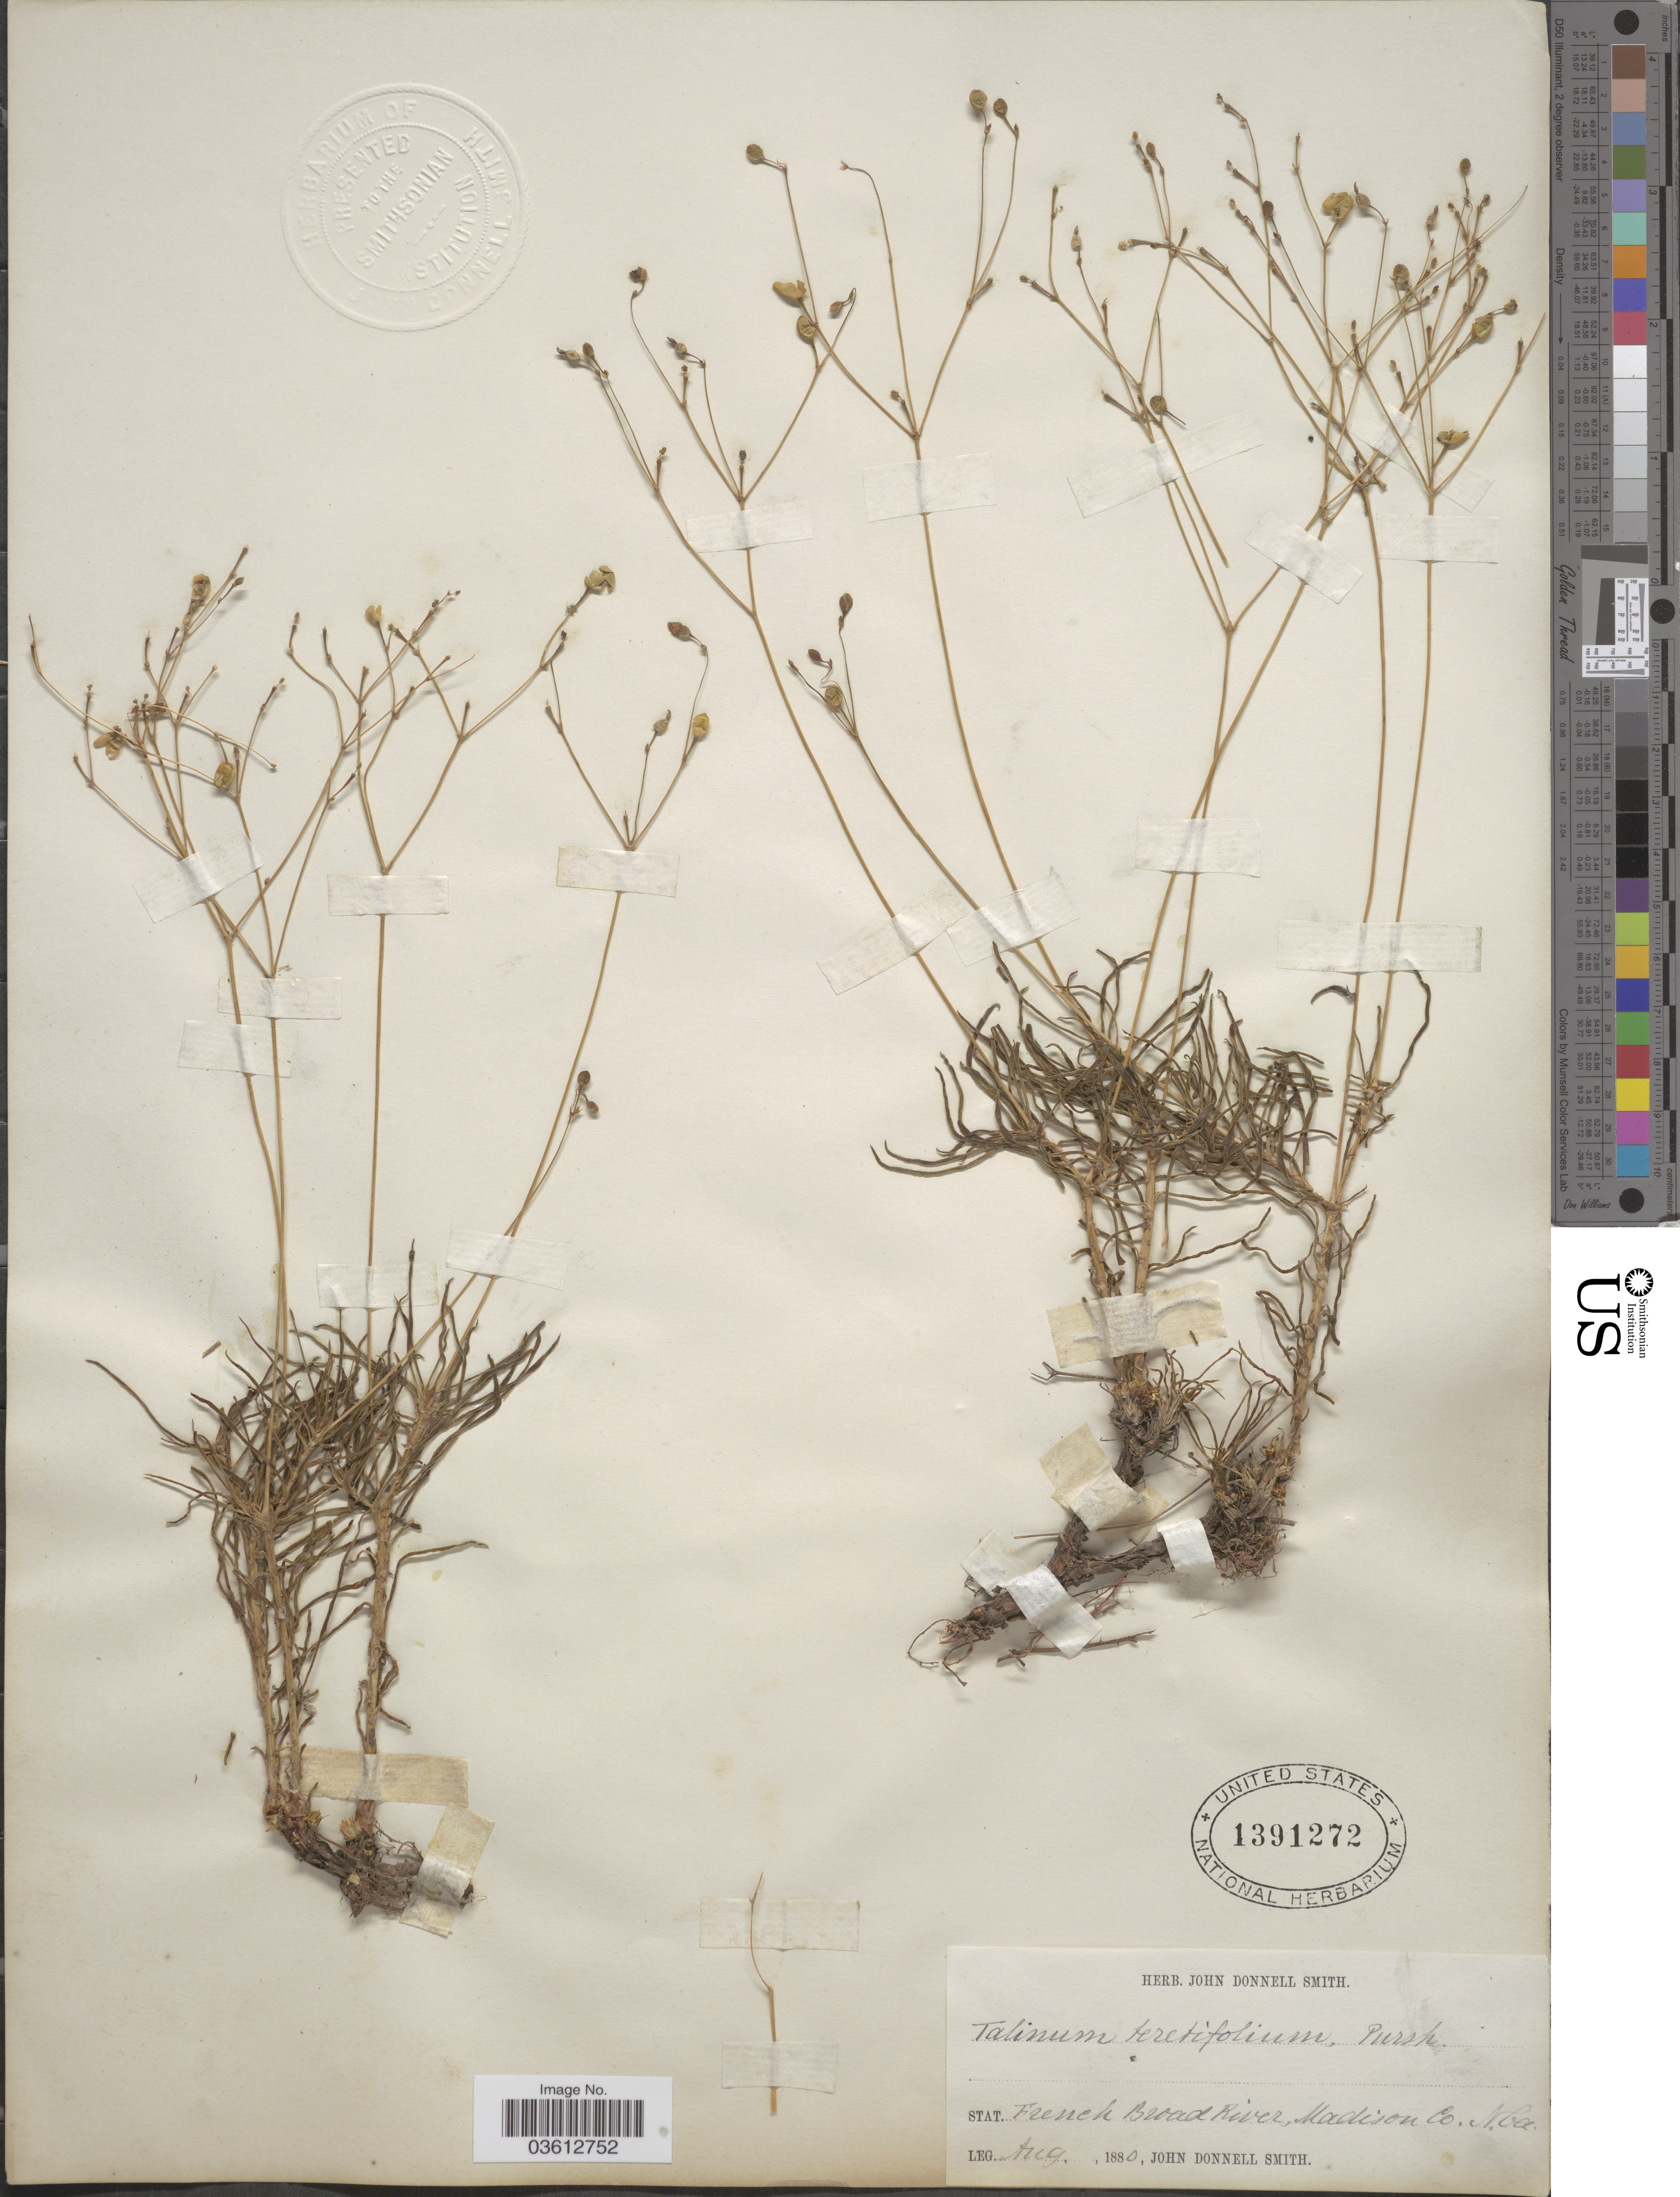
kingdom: Plantae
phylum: Tracheophyta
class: Magnoliopsida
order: Caryophyllales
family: Talinaceae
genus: Talinum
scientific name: Talinum teretifolium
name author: Pursh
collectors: J. Donnell Smith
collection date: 1880-08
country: United States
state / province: North Carolina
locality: Stat. French Broad River, Madison Co.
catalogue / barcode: US 1391272